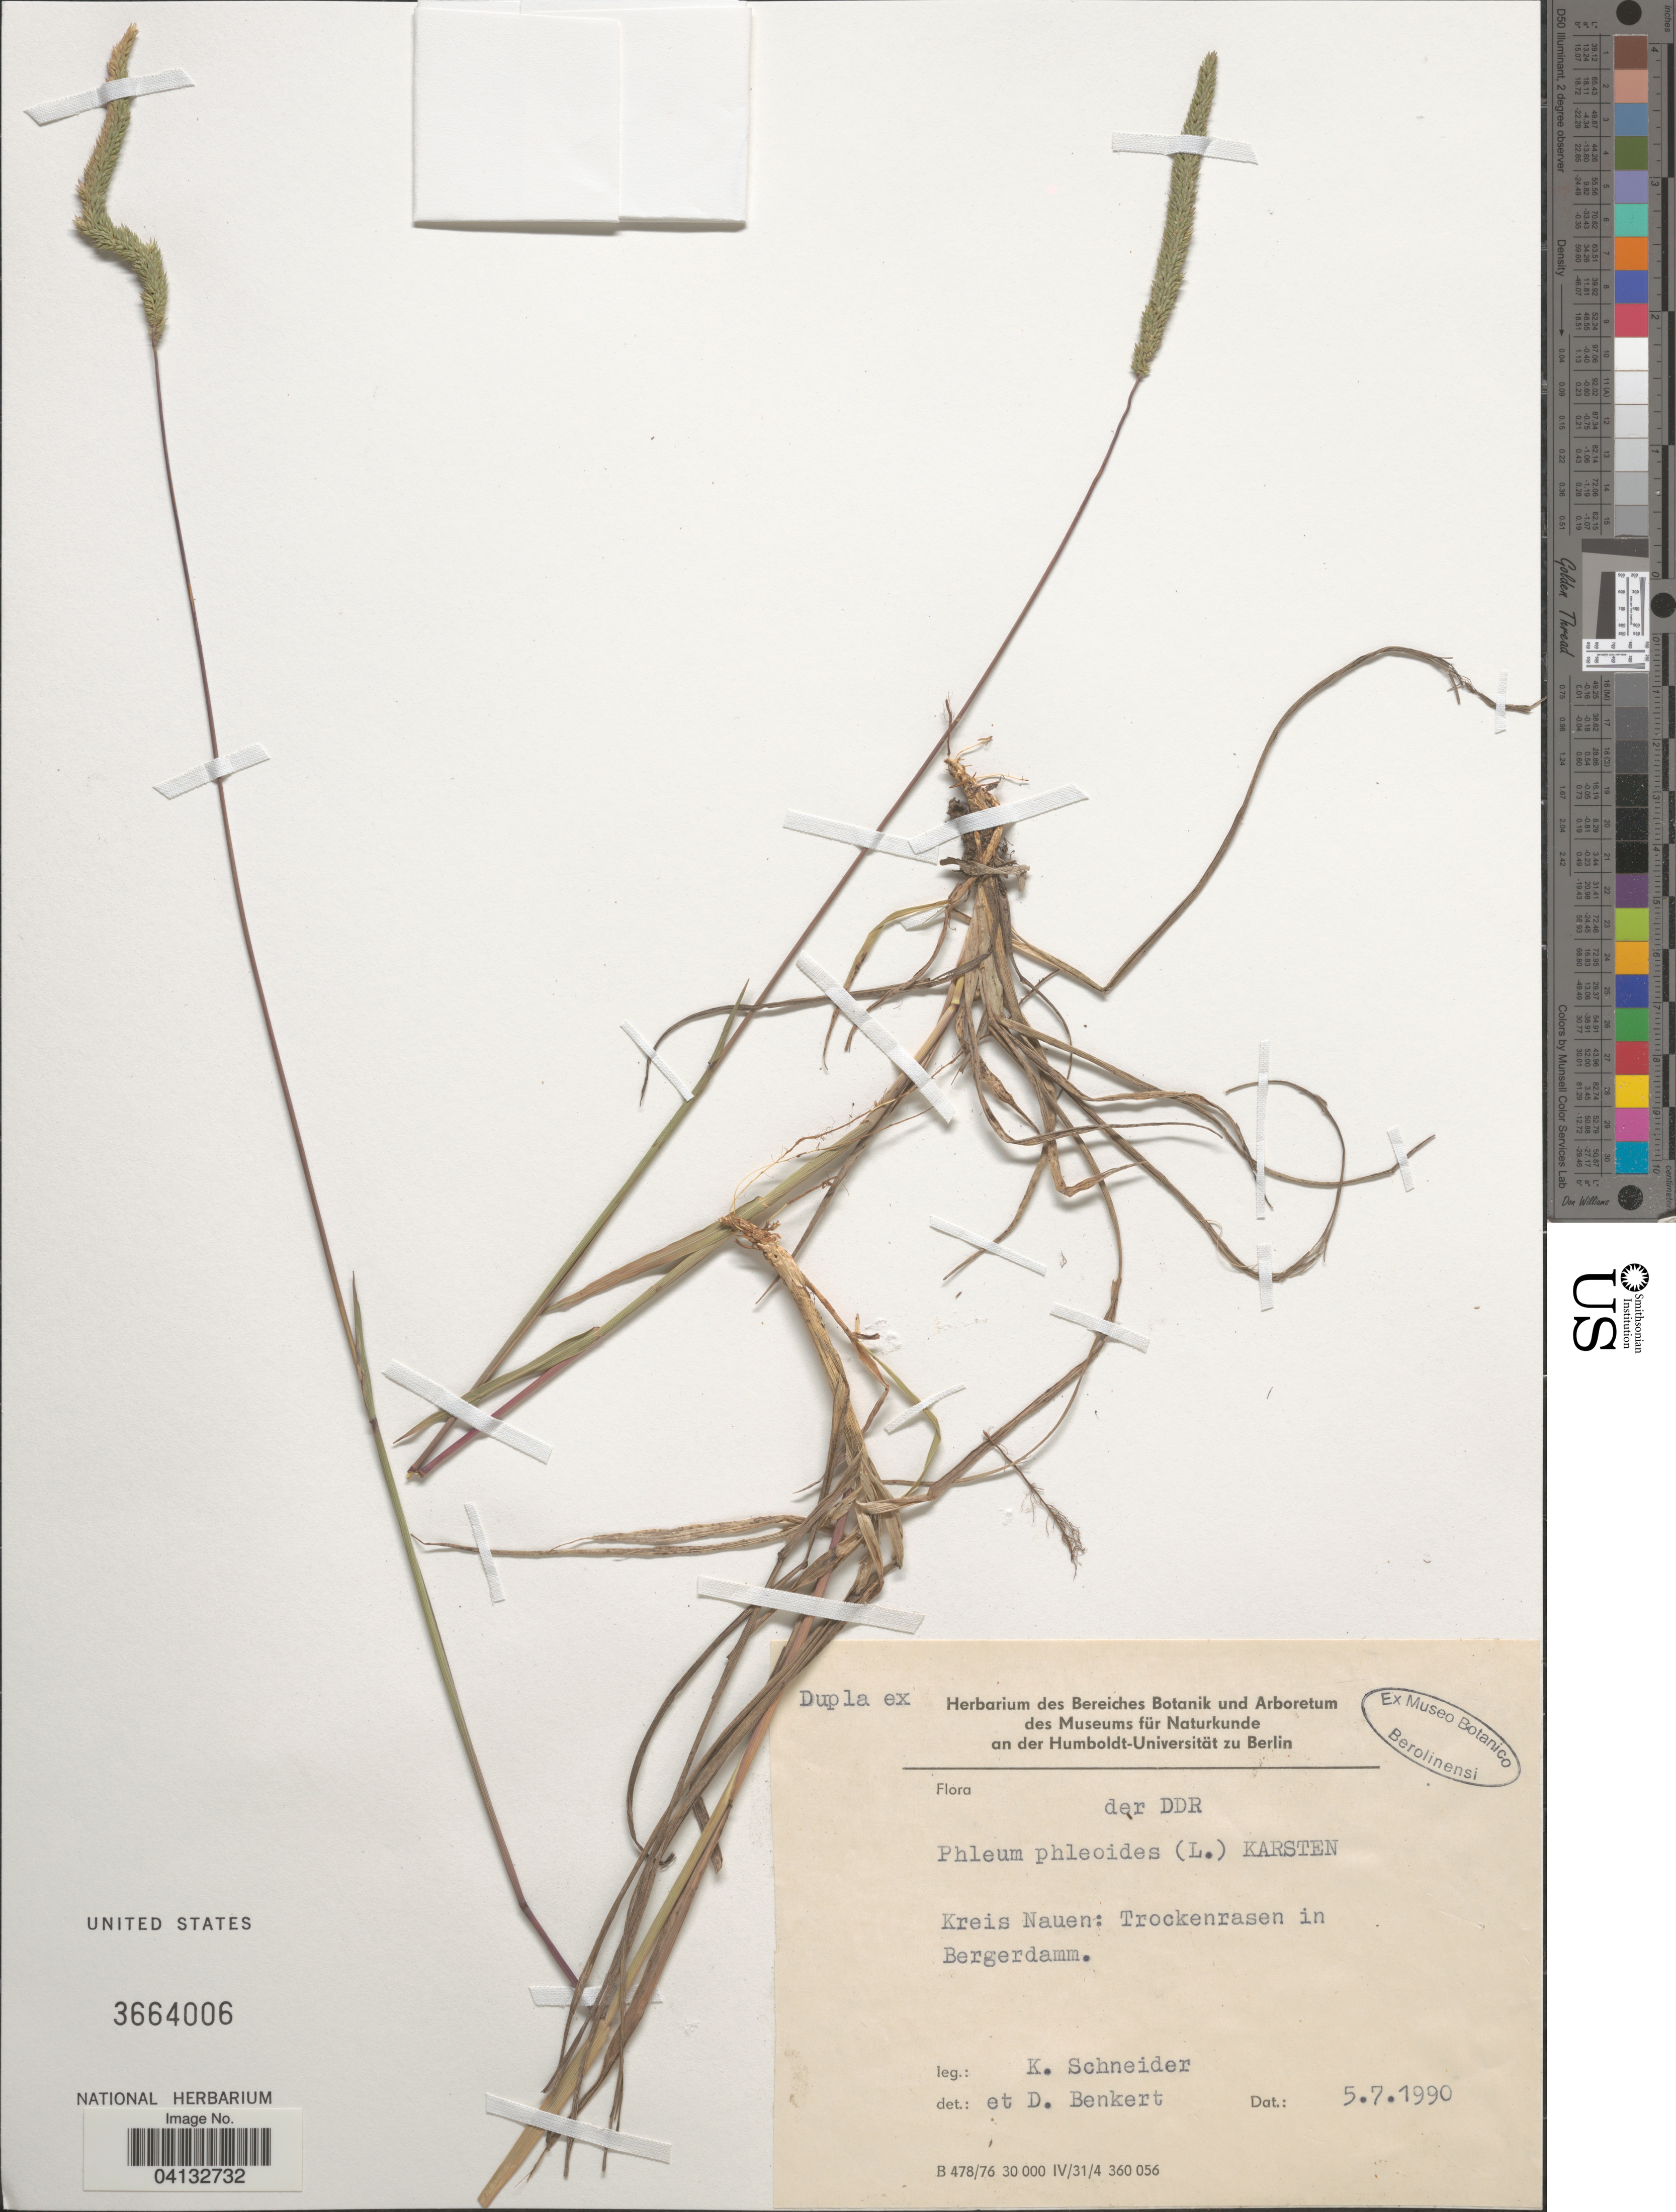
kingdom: Plantae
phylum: Tracheophyta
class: Liliopsida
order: Poales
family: Poaceae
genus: Phleum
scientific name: Phleum phleoides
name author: (L.) H. Karst.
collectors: K. Schneider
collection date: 1990-07-05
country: Germany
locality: DDR. Kreis Nauen: Trockenrasen in Bergerdamm.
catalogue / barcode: US 3664006